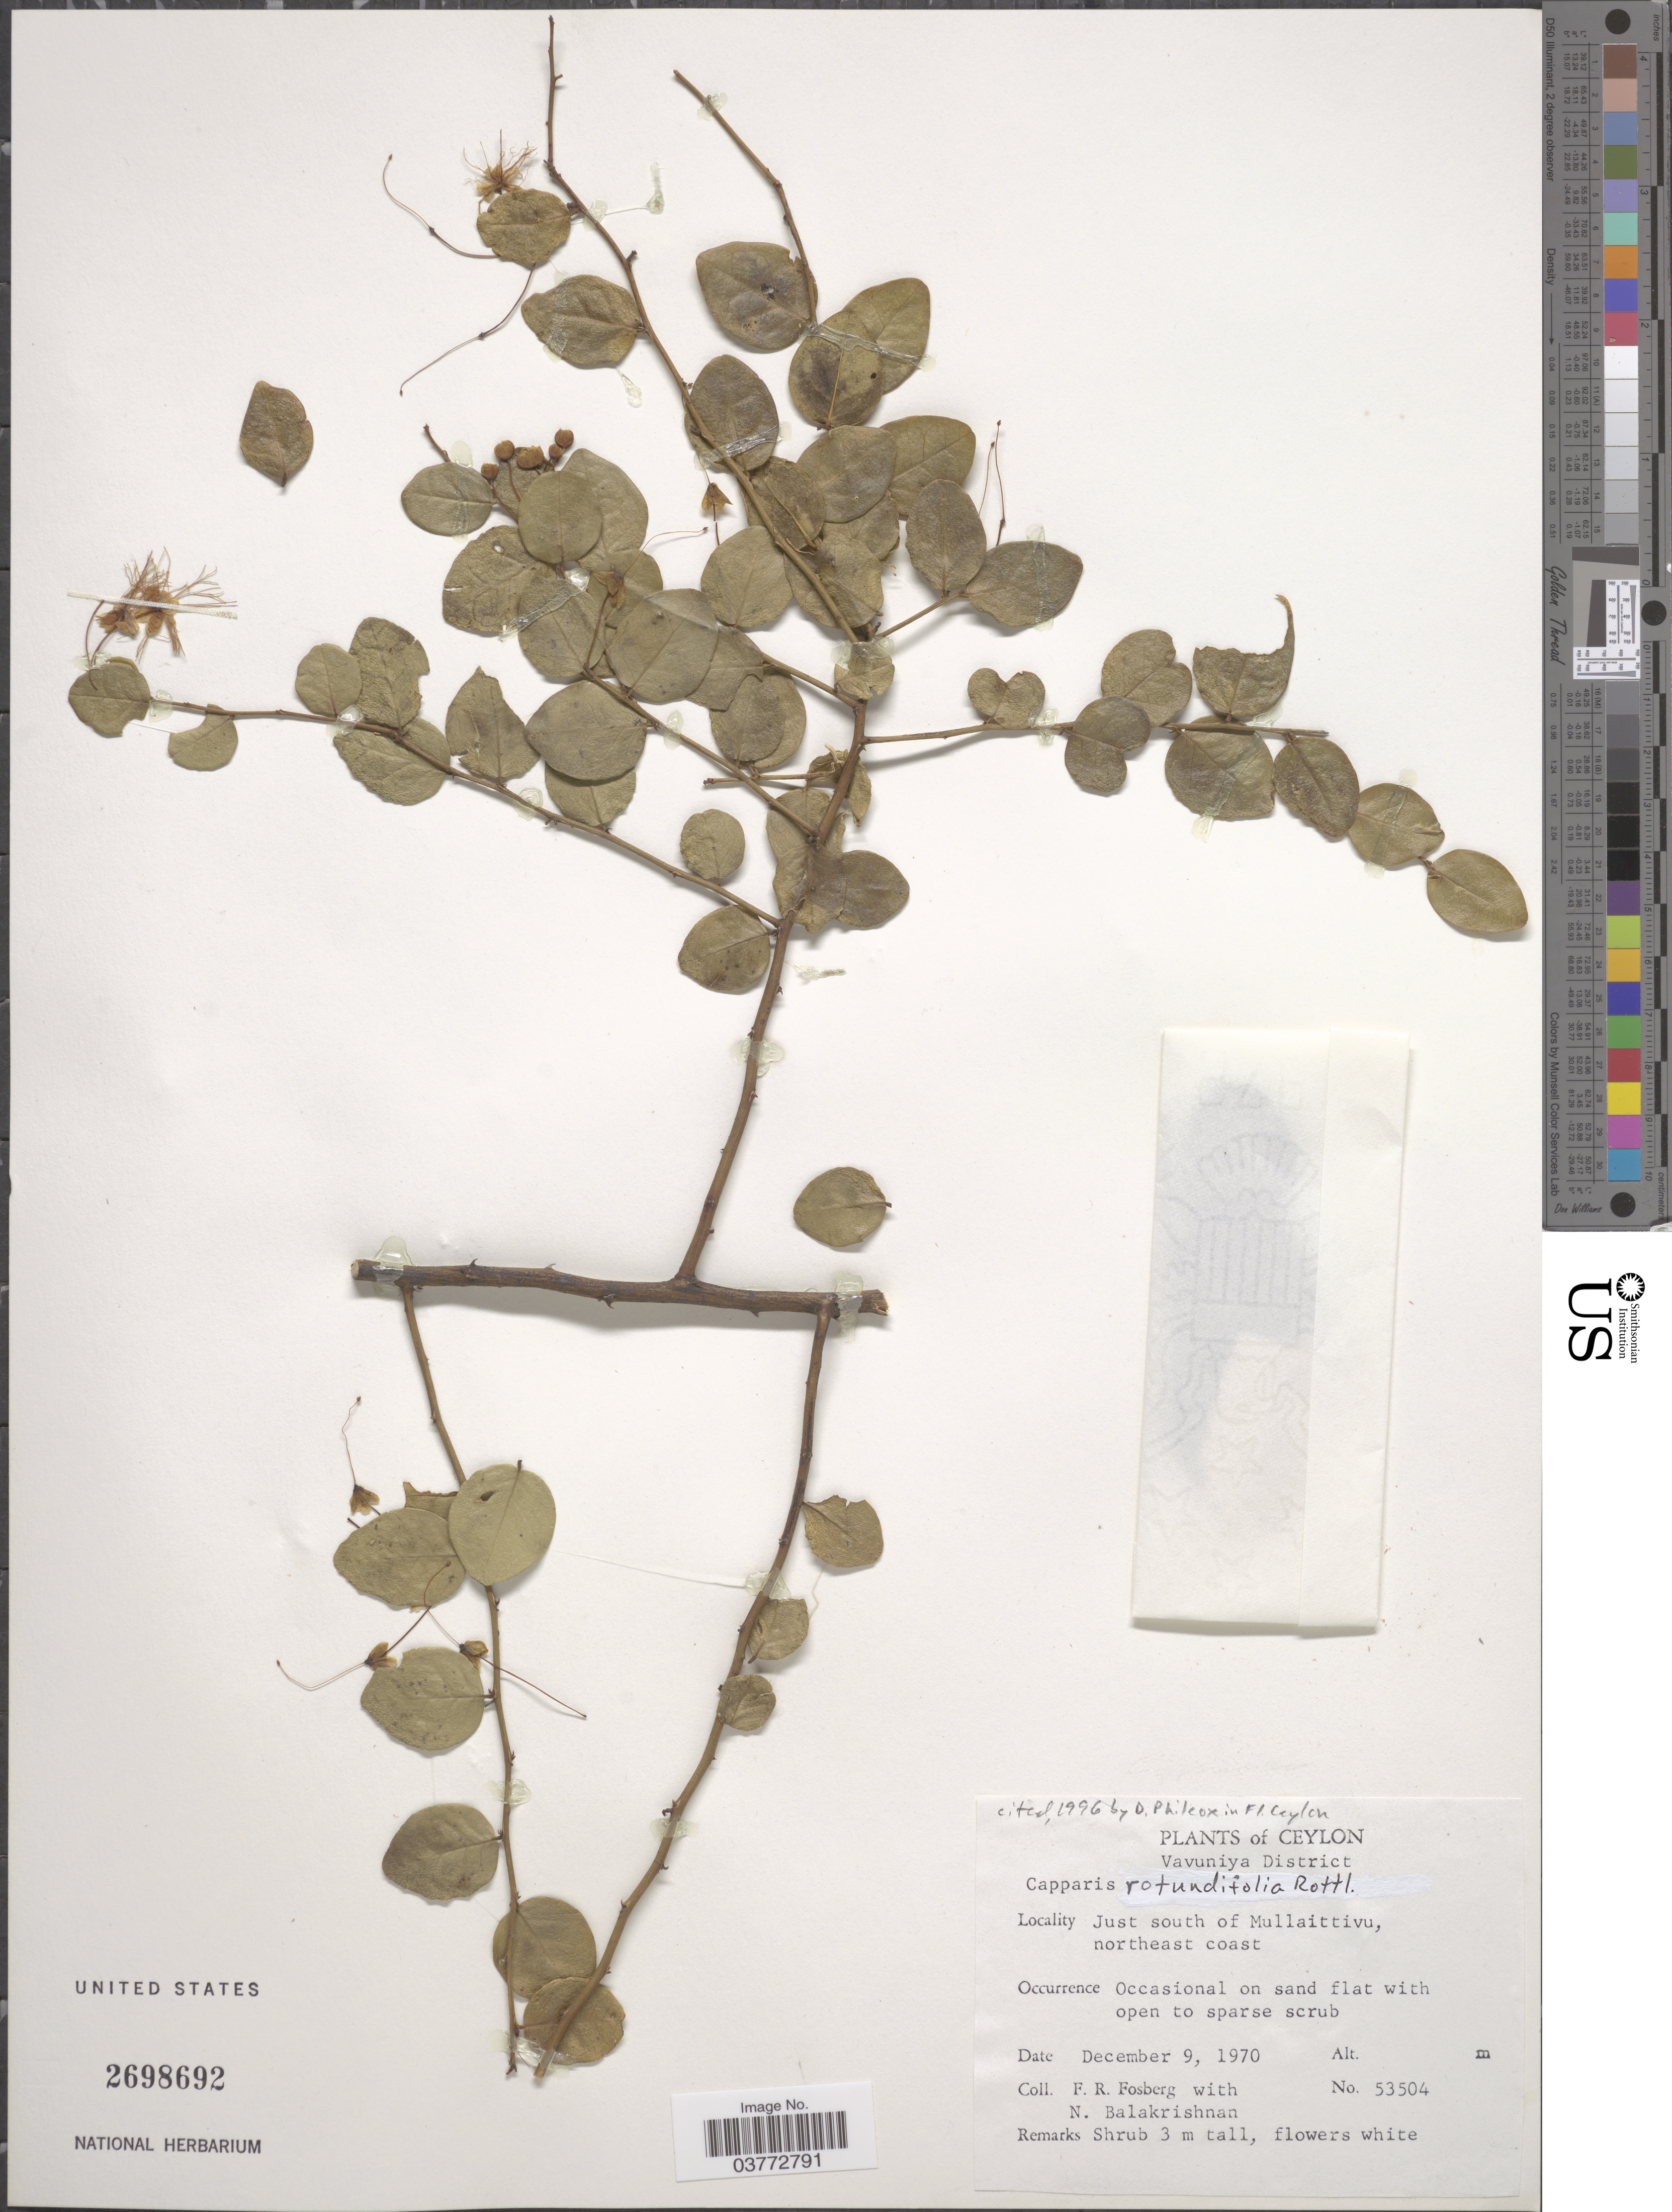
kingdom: Plantae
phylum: Tracheophyta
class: Magnoliopsida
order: Brassicales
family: Capparaceae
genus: Capparis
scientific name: Capparis rotundifolia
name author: Rottler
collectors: F. R. Fosberg & N. Balakrishnan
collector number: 53504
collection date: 1970-12-09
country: Sri Lanka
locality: Ceylon. Vavuniya District. Just south of Mullaittivu, northeast coast.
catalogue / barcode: US 2698692